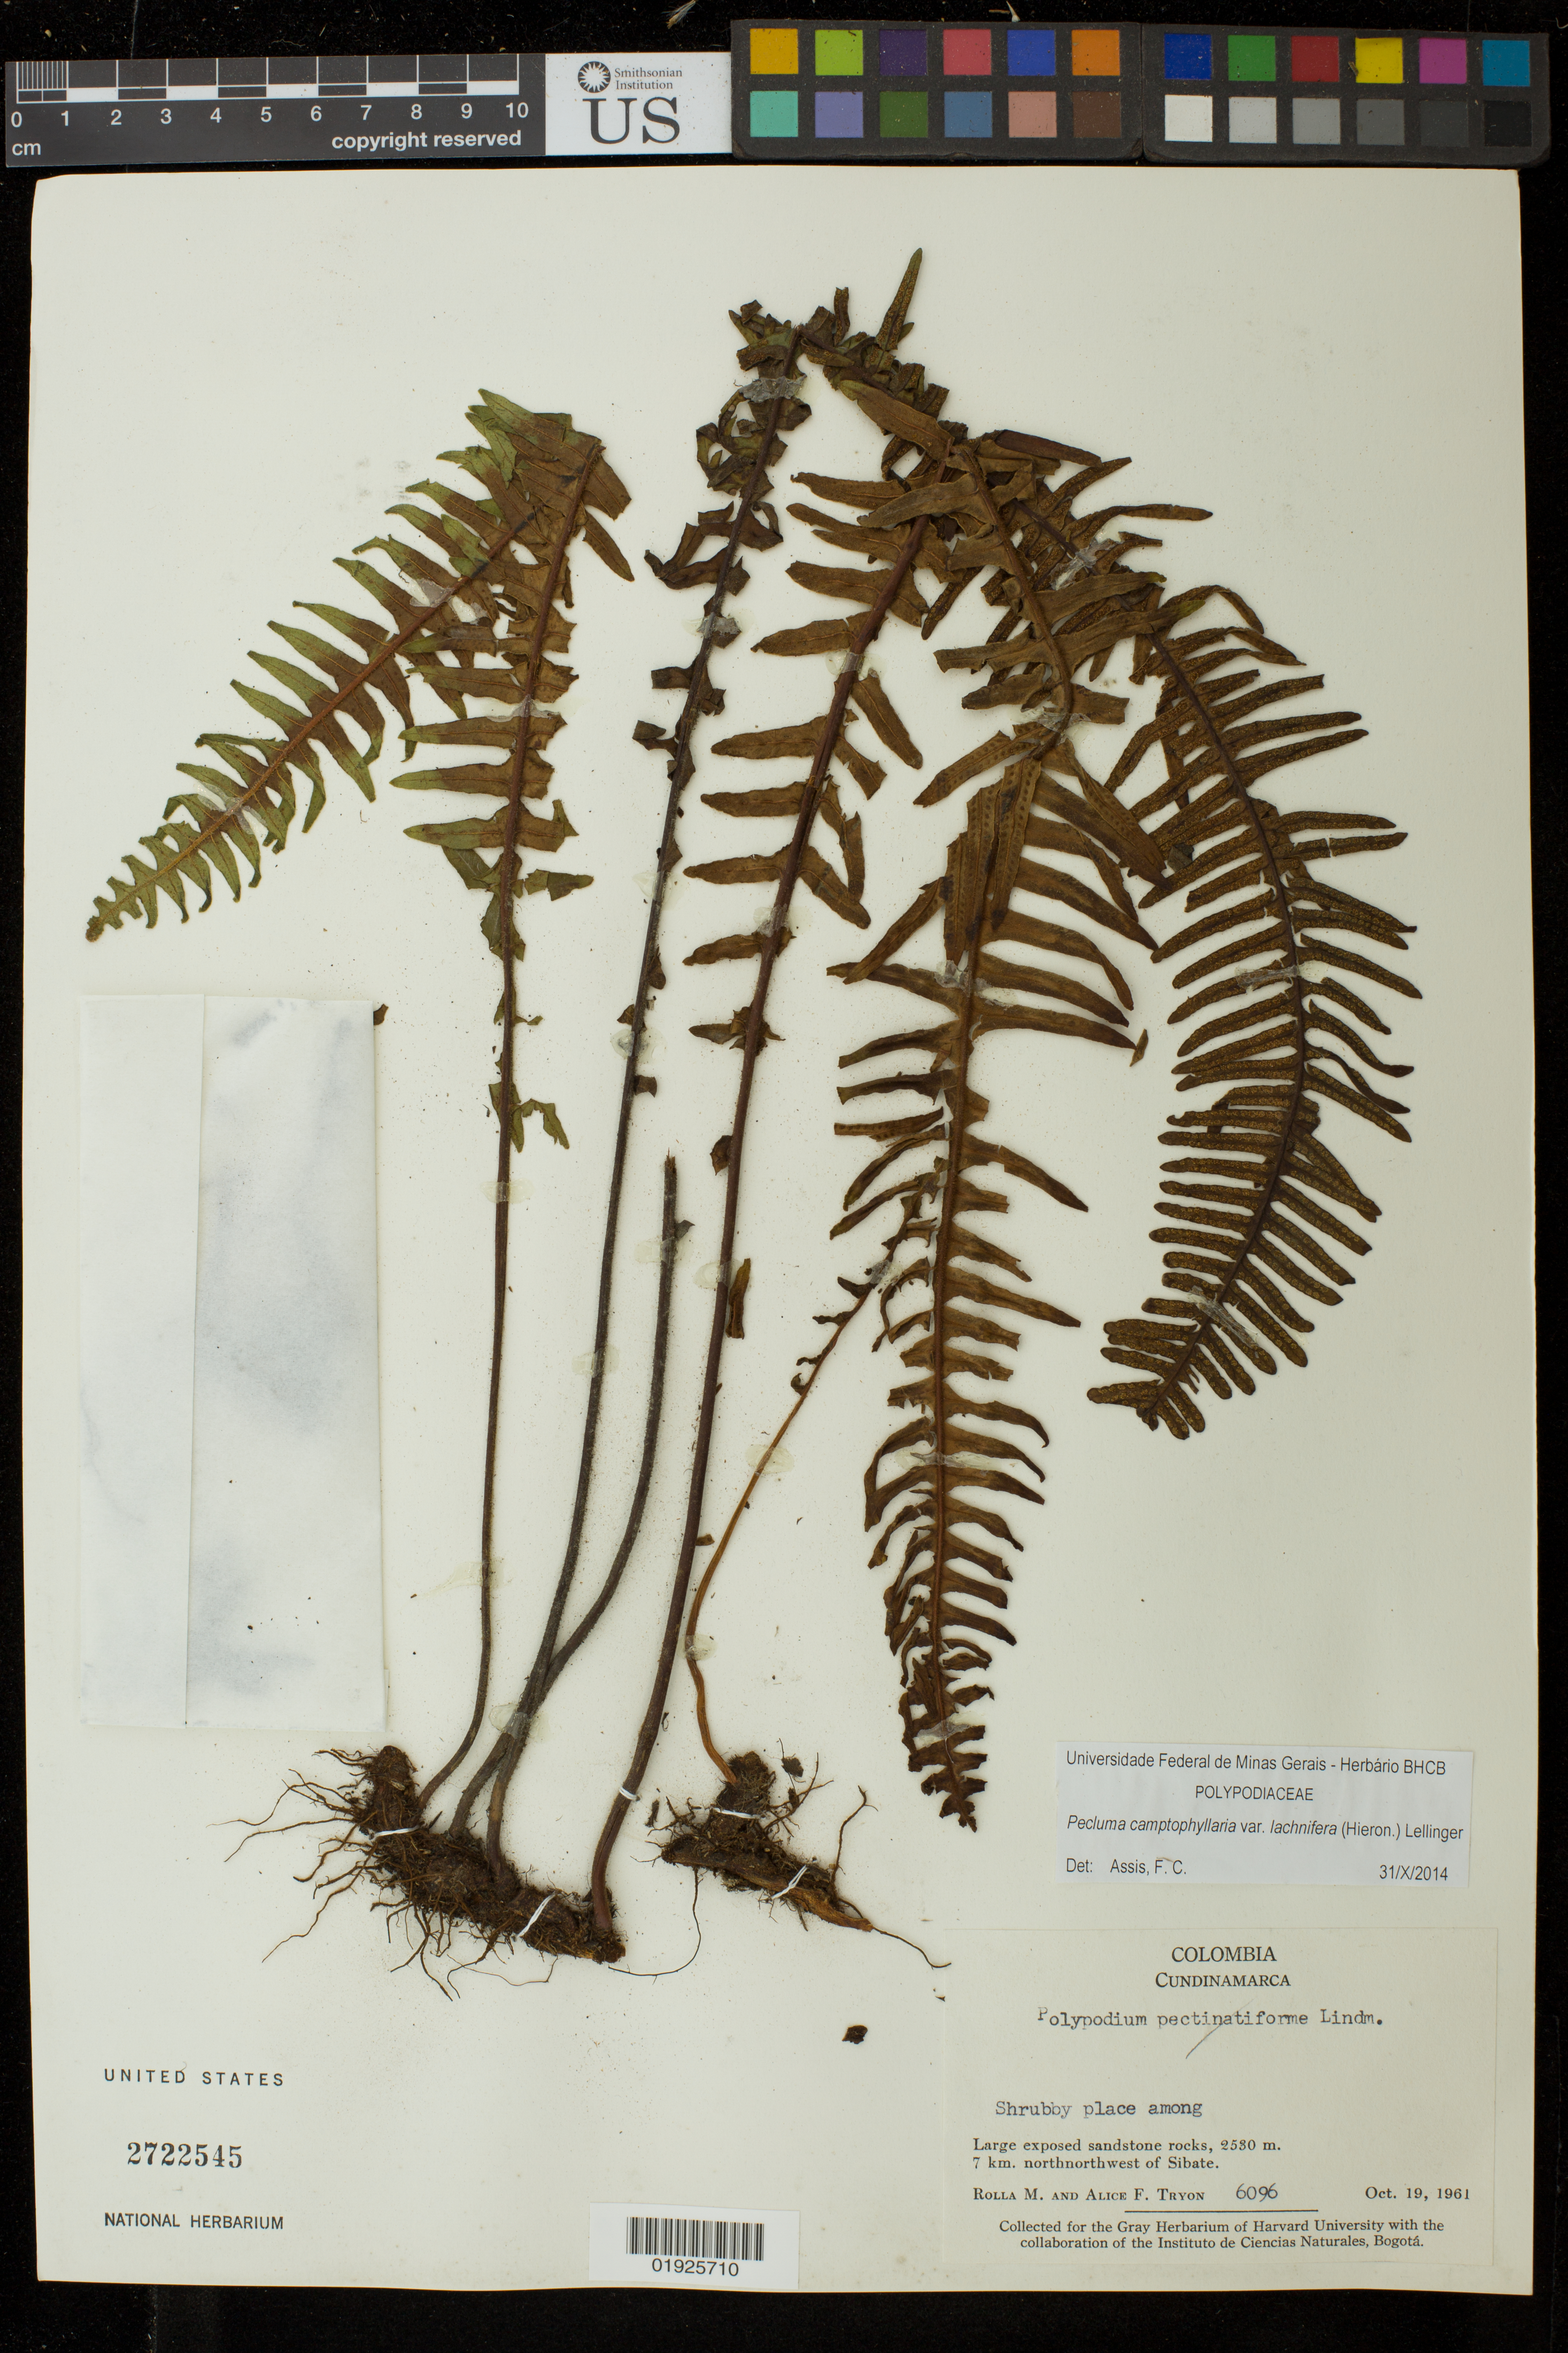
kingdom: Plantae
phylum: Tracheophyta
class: Polypodiopsida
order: Polypodiales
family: Polypodiaceae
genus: Pecluma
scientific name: Pecluma camptophyllaria var. lachnifera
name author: (Hieron.) Lellinger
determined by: Assis, F. C.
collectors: R. M. Tryon & A. F. Tryon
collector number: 6096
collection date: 1961-10-19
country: Colombia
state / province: Cundinamarca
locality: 7 km north northwest of Sibate.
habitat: Shrubby place among large exposed sandstone rocks.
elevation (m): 2530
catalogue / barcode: US 2722545